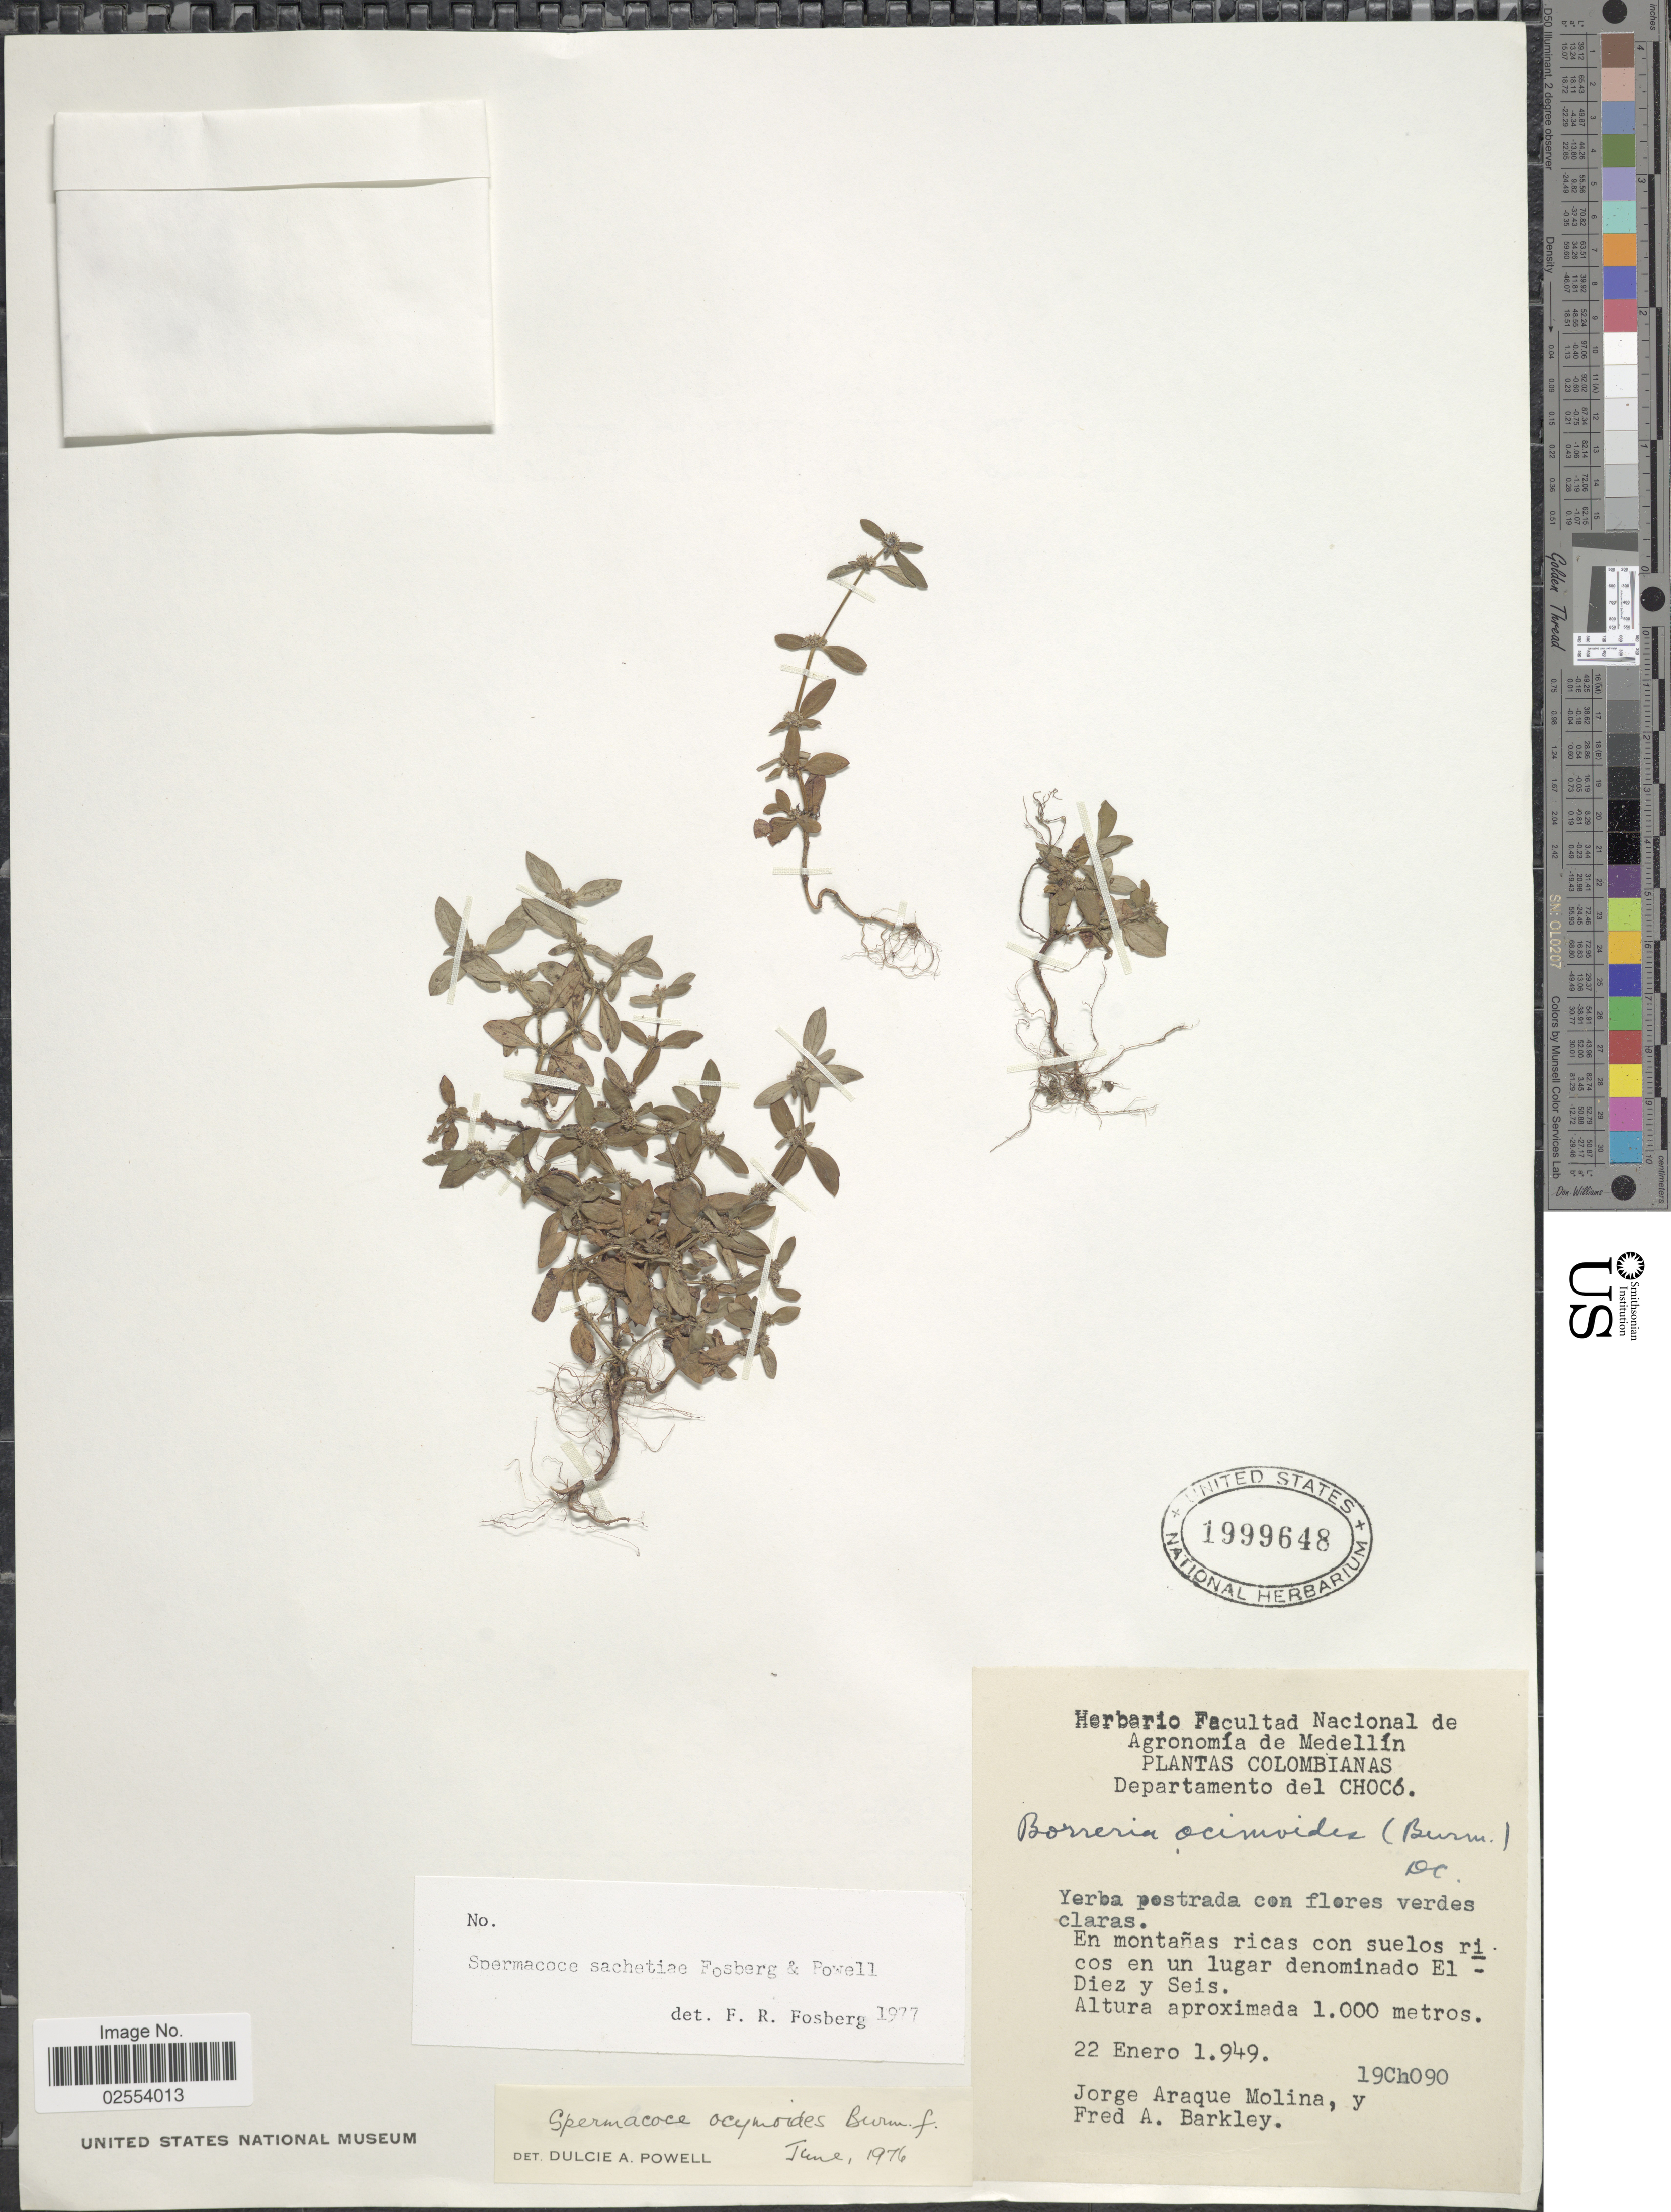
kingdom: Plantae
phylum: Tracheophyta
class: Magnoliopsida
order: Gentianales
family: Rubiaceae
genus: Spermacoce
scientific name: Spermacoce mauritiana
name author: Gideon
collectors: J. A. Molina & F. A. Barkley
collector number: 19Ch090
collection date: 1949-01-22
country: Colombia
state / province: Chocó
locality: Agronomia de Medellin, Departamento del Choco, en montanas ricas con suelos ricos en un denominado El Diaz y Seis.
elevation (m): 1000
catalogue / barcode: US 1999648